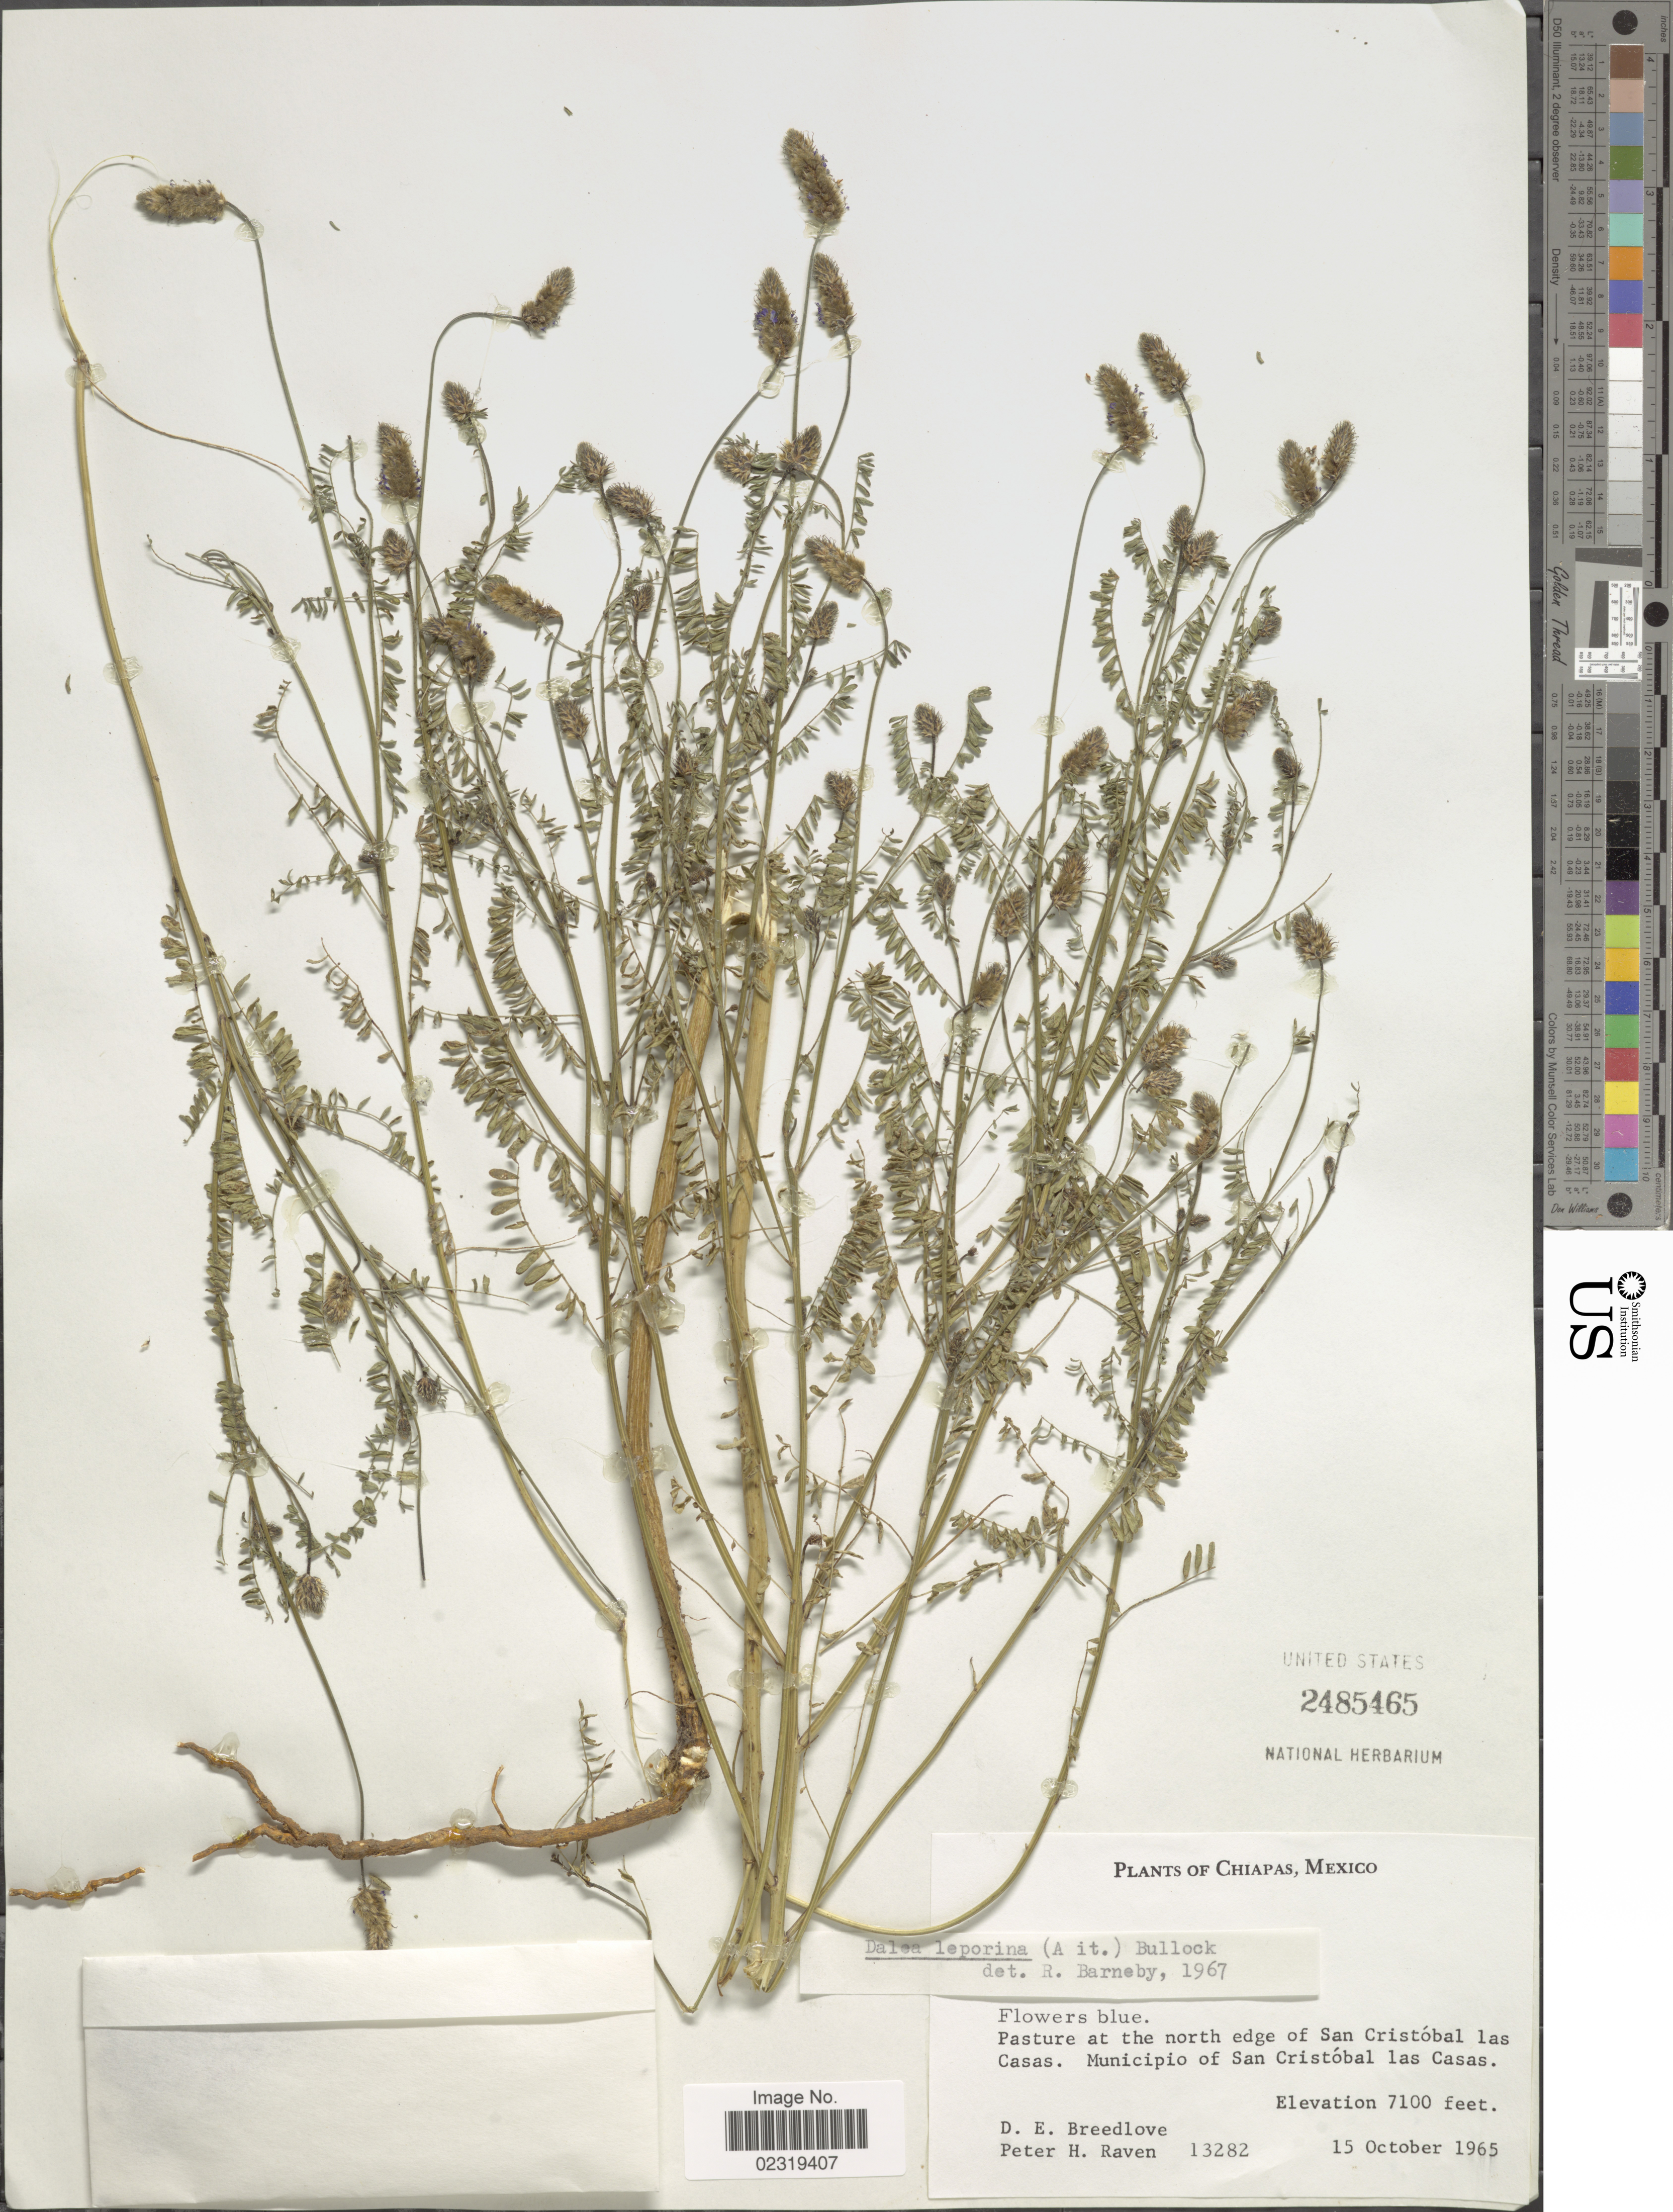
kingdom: Plantae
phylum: Tracheophyta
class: Magnoliopsida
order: Fabales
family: Fabaceae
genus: Dalea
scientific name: Dalea leporina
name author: (Aiton) Bullock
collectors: D. E. Breedlove & P. Raven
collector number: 13282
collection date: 1965-10-15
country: Mexico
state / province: Chiapas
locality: Pasture at the north edge of San Cristóbal las Casas. Municipio of San Cristóbal las Casas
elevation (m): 2164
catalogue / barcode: US 2485465